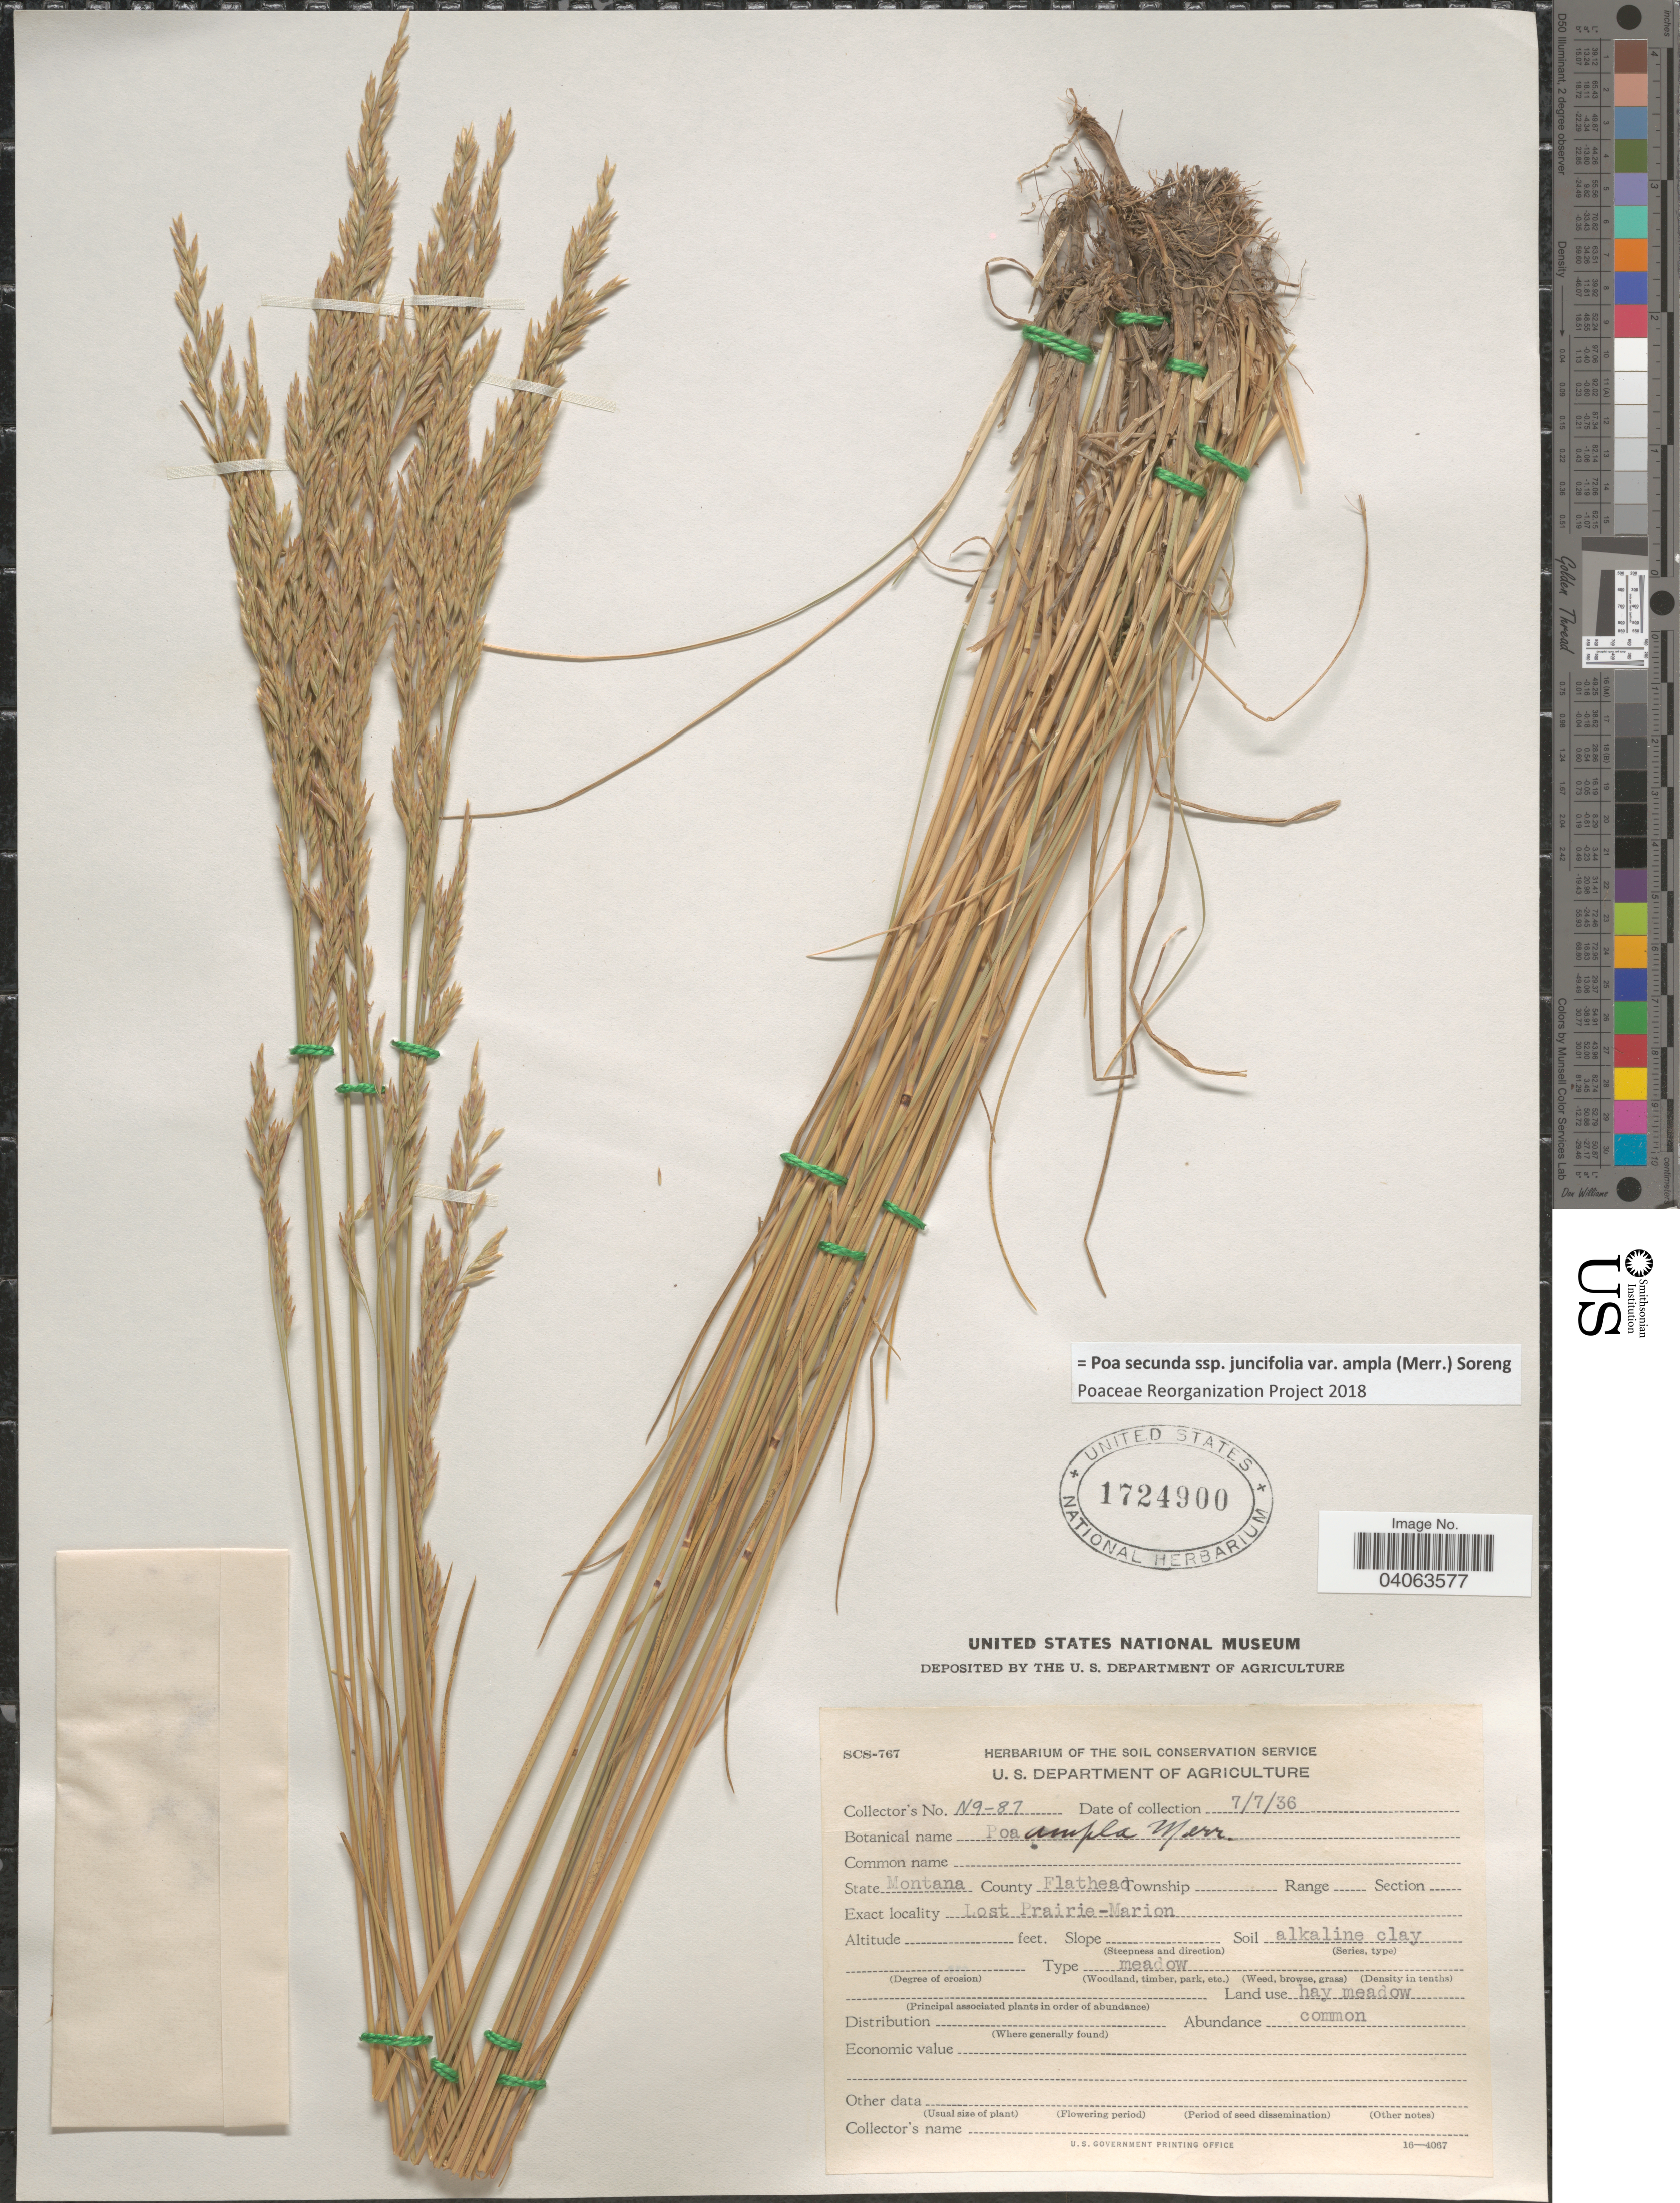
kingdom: Plantae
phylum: Tracheophyta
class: Liliopsida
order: Poales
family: Poaceae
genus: Poa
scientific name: Poa secunda subsp. juncifolia var. ampla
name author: (Merr.) Soreng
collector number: N9-87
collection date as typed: Transcribed d/m/y: 7/7/36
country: United States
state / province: Montana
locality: County Flathead. Lost Prairie-Marion.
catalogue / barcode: US 1724900